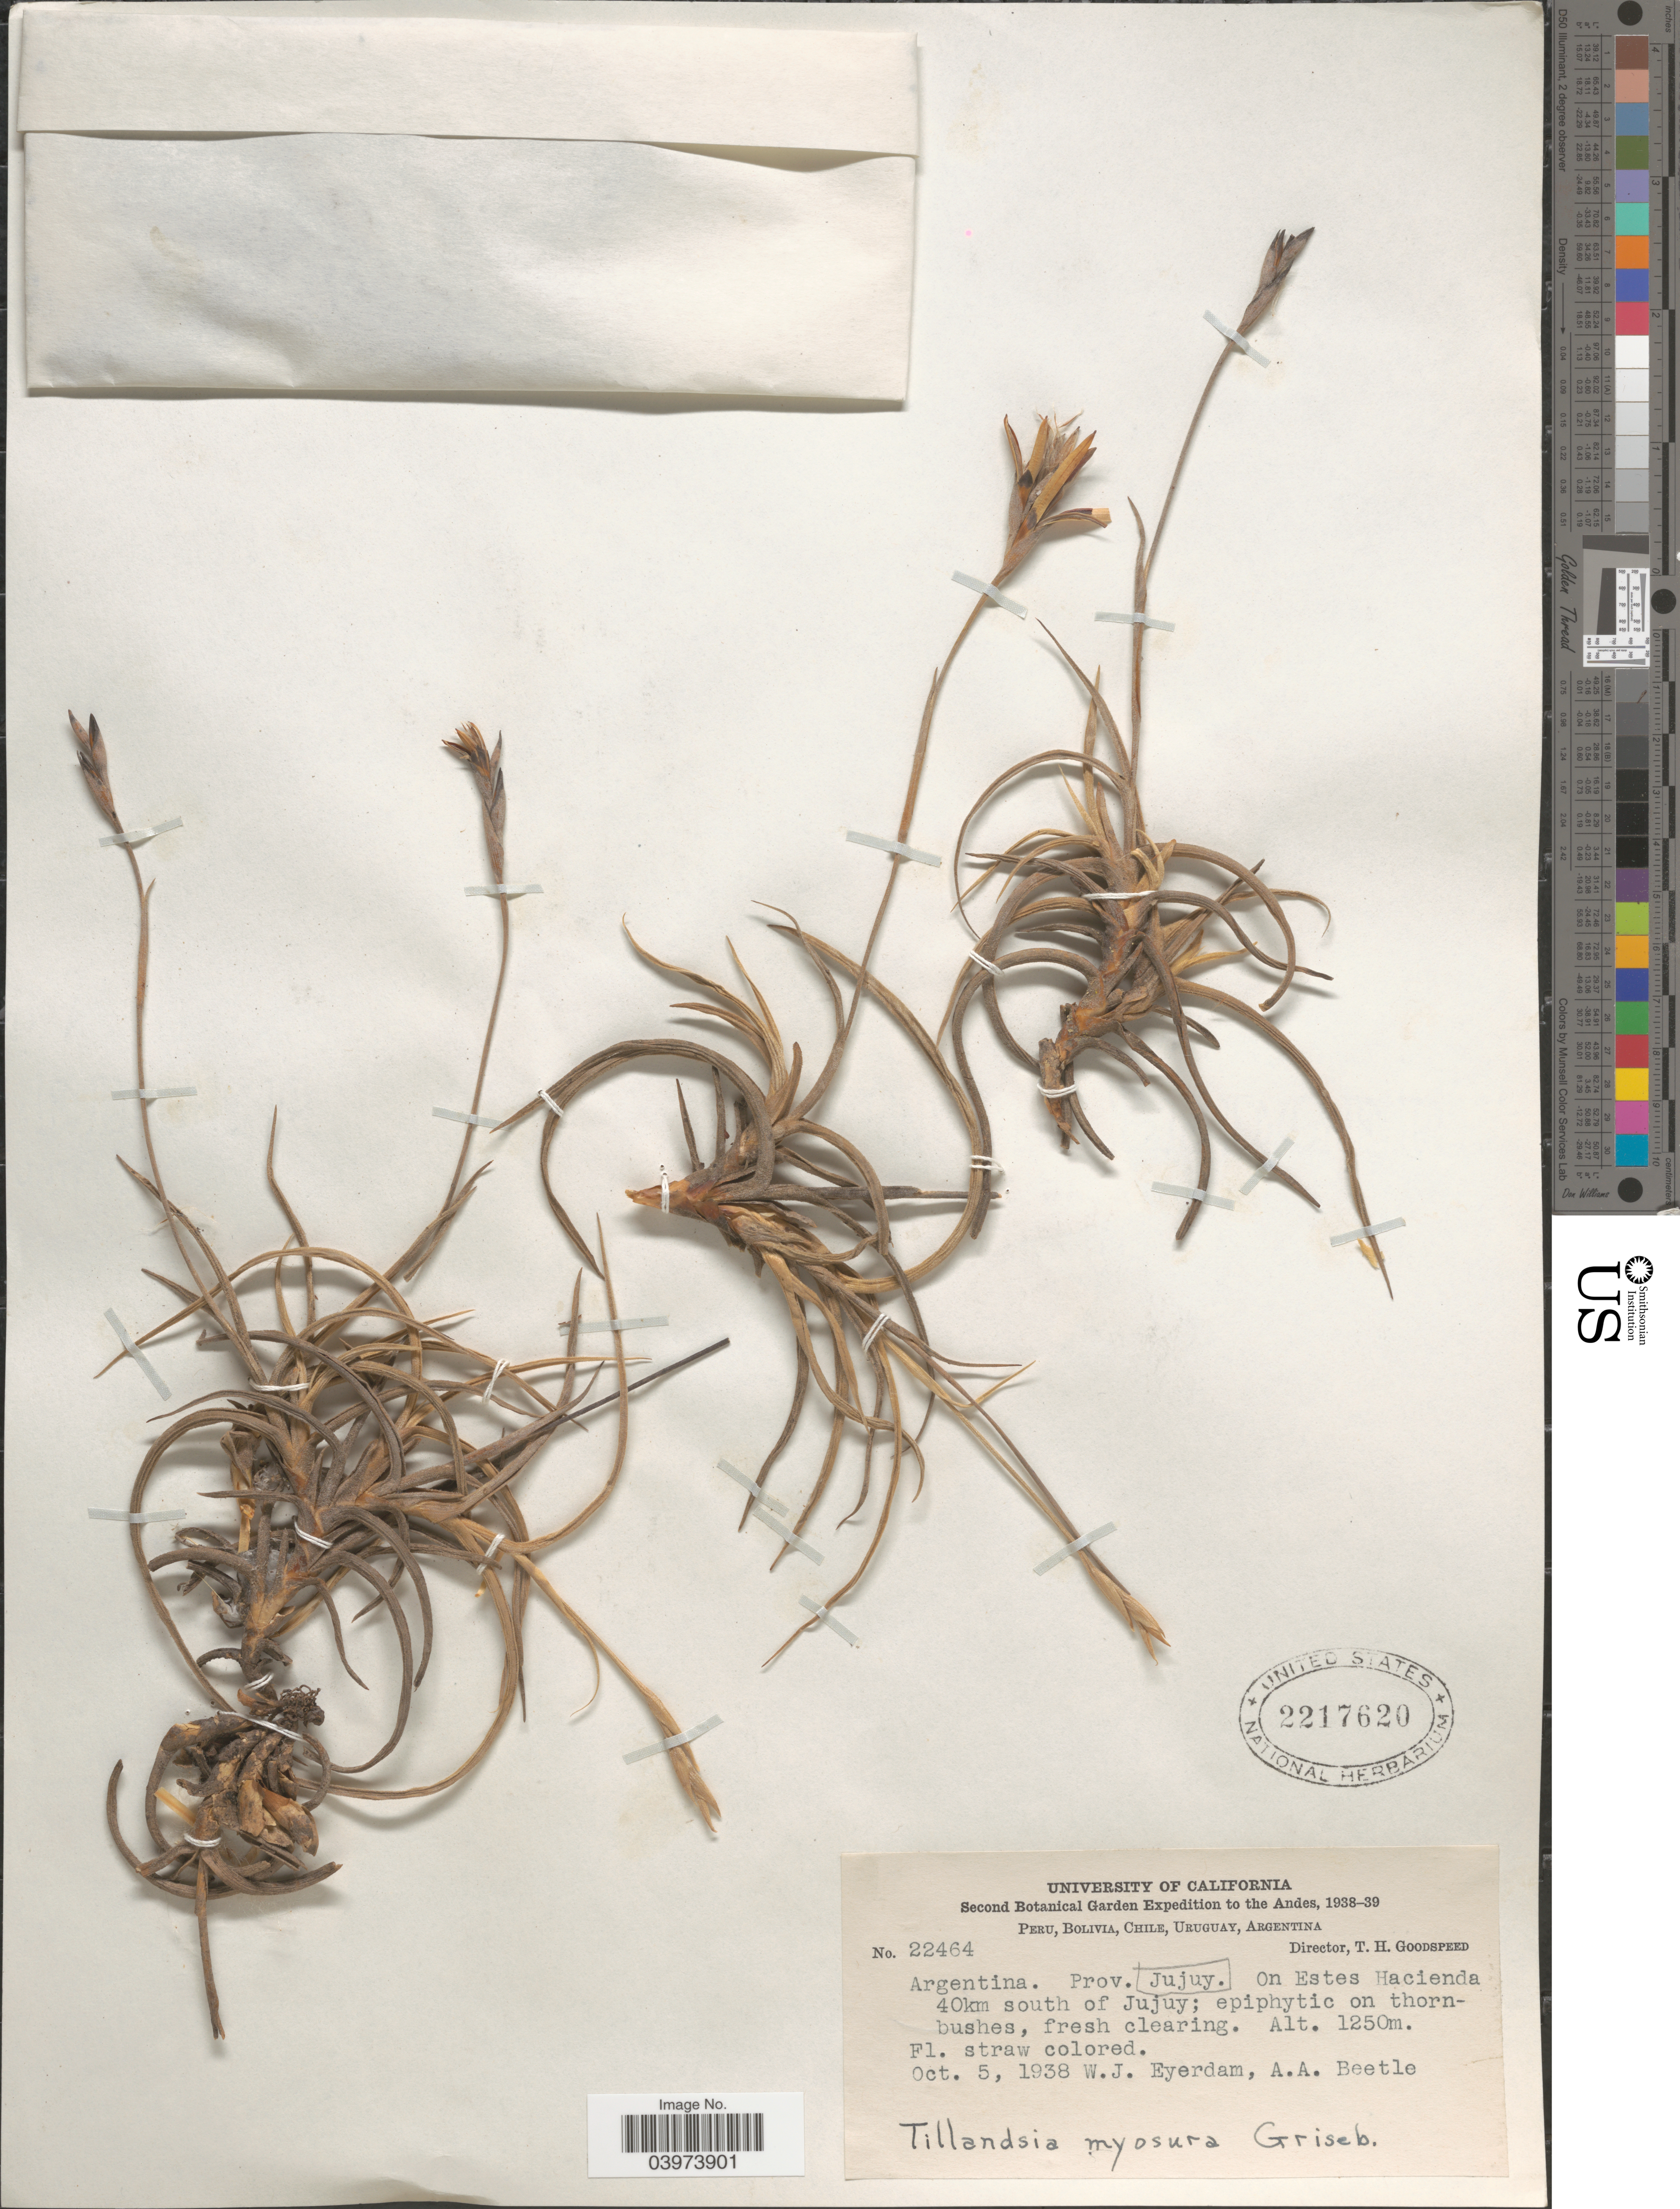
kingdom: Plantae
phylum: Tracheophyta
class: Liliopsida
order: Poales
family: Bromeliaceae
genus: Tillandsia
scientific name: Tillandsia myosura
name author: Griseb.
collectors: W. J. Eyerdam & A. A. Beetle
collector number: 22464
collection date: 1938-10-05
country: Argentina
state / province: Jujuy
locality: On Estes Hacienda 40km south of Jujuy.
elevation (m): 1250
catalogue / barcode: US 2217620